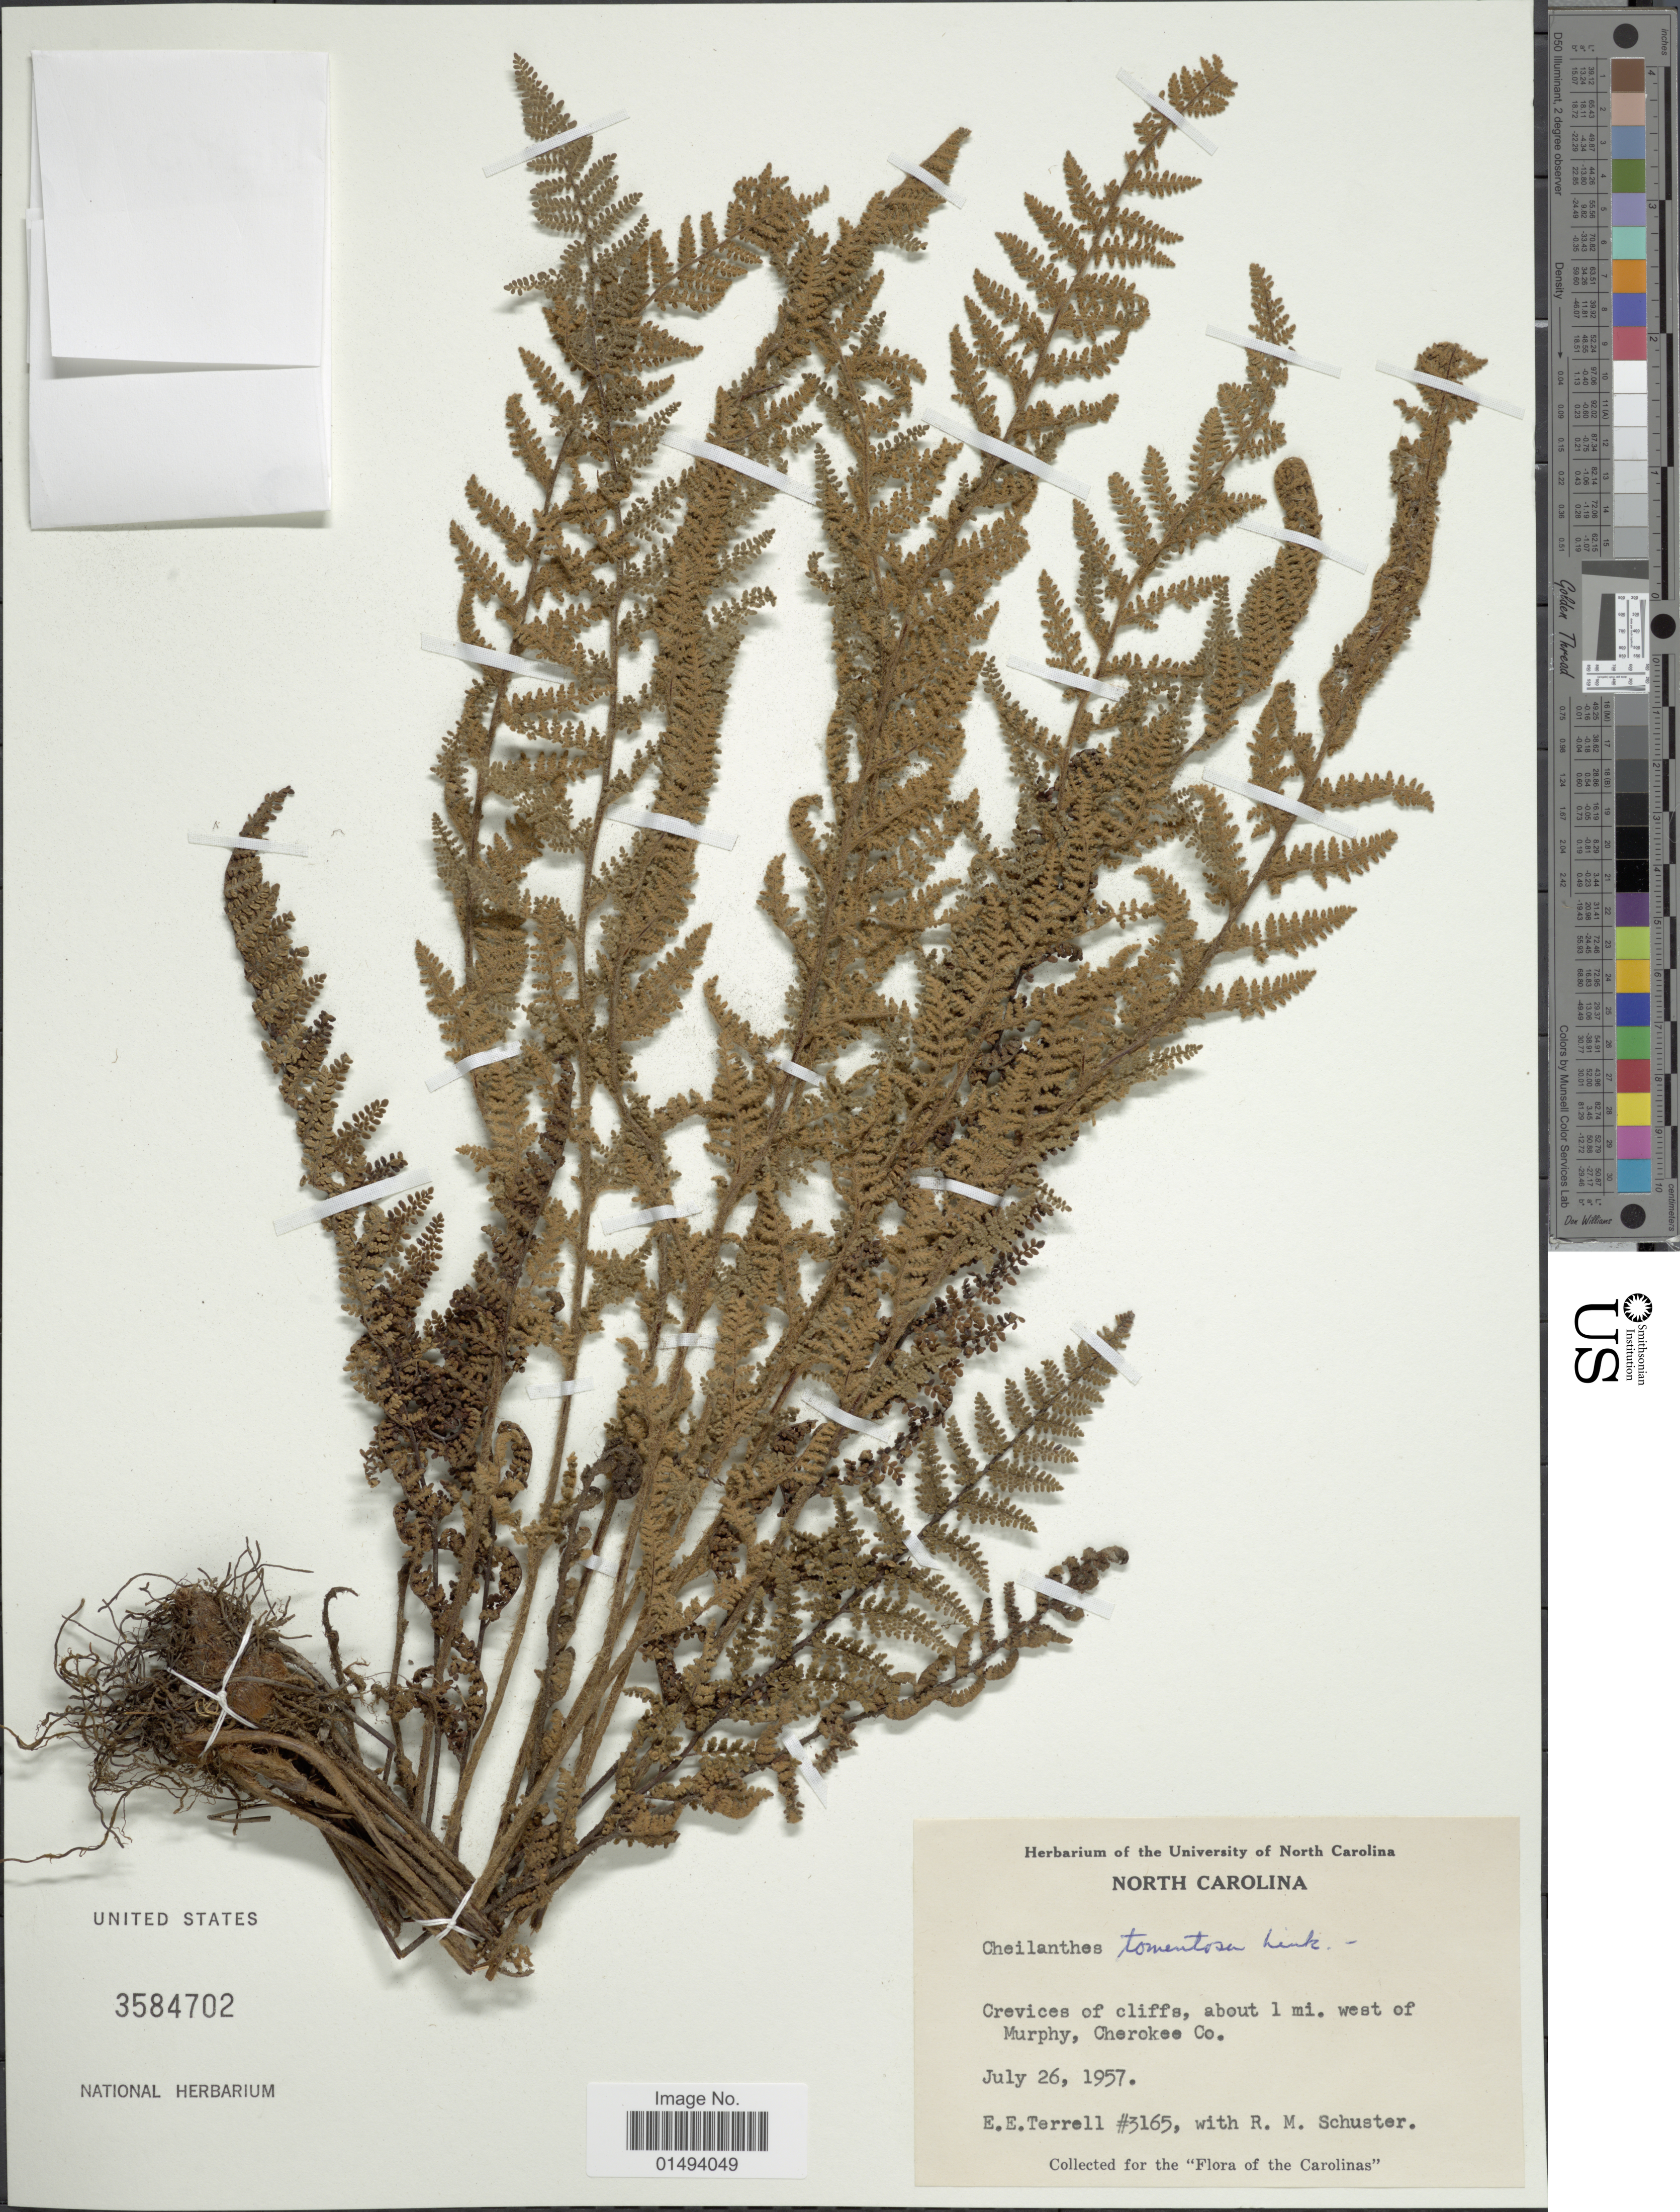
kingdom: Plantae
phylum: Tracheophyta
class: Polypodiopsida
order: Polypodiales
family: Pteridaceae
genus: Myriopteris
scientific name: Myriopteris tomentosa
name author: (Link) Fée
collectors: E. E. Terrell & R. M. Schuster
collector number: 3165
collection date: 1957-07-26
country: United States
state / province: North Carolina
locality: Crevices of cliffs, about 1 mi. west of Murphy, Cherokee Co.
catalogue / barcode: US 3584702